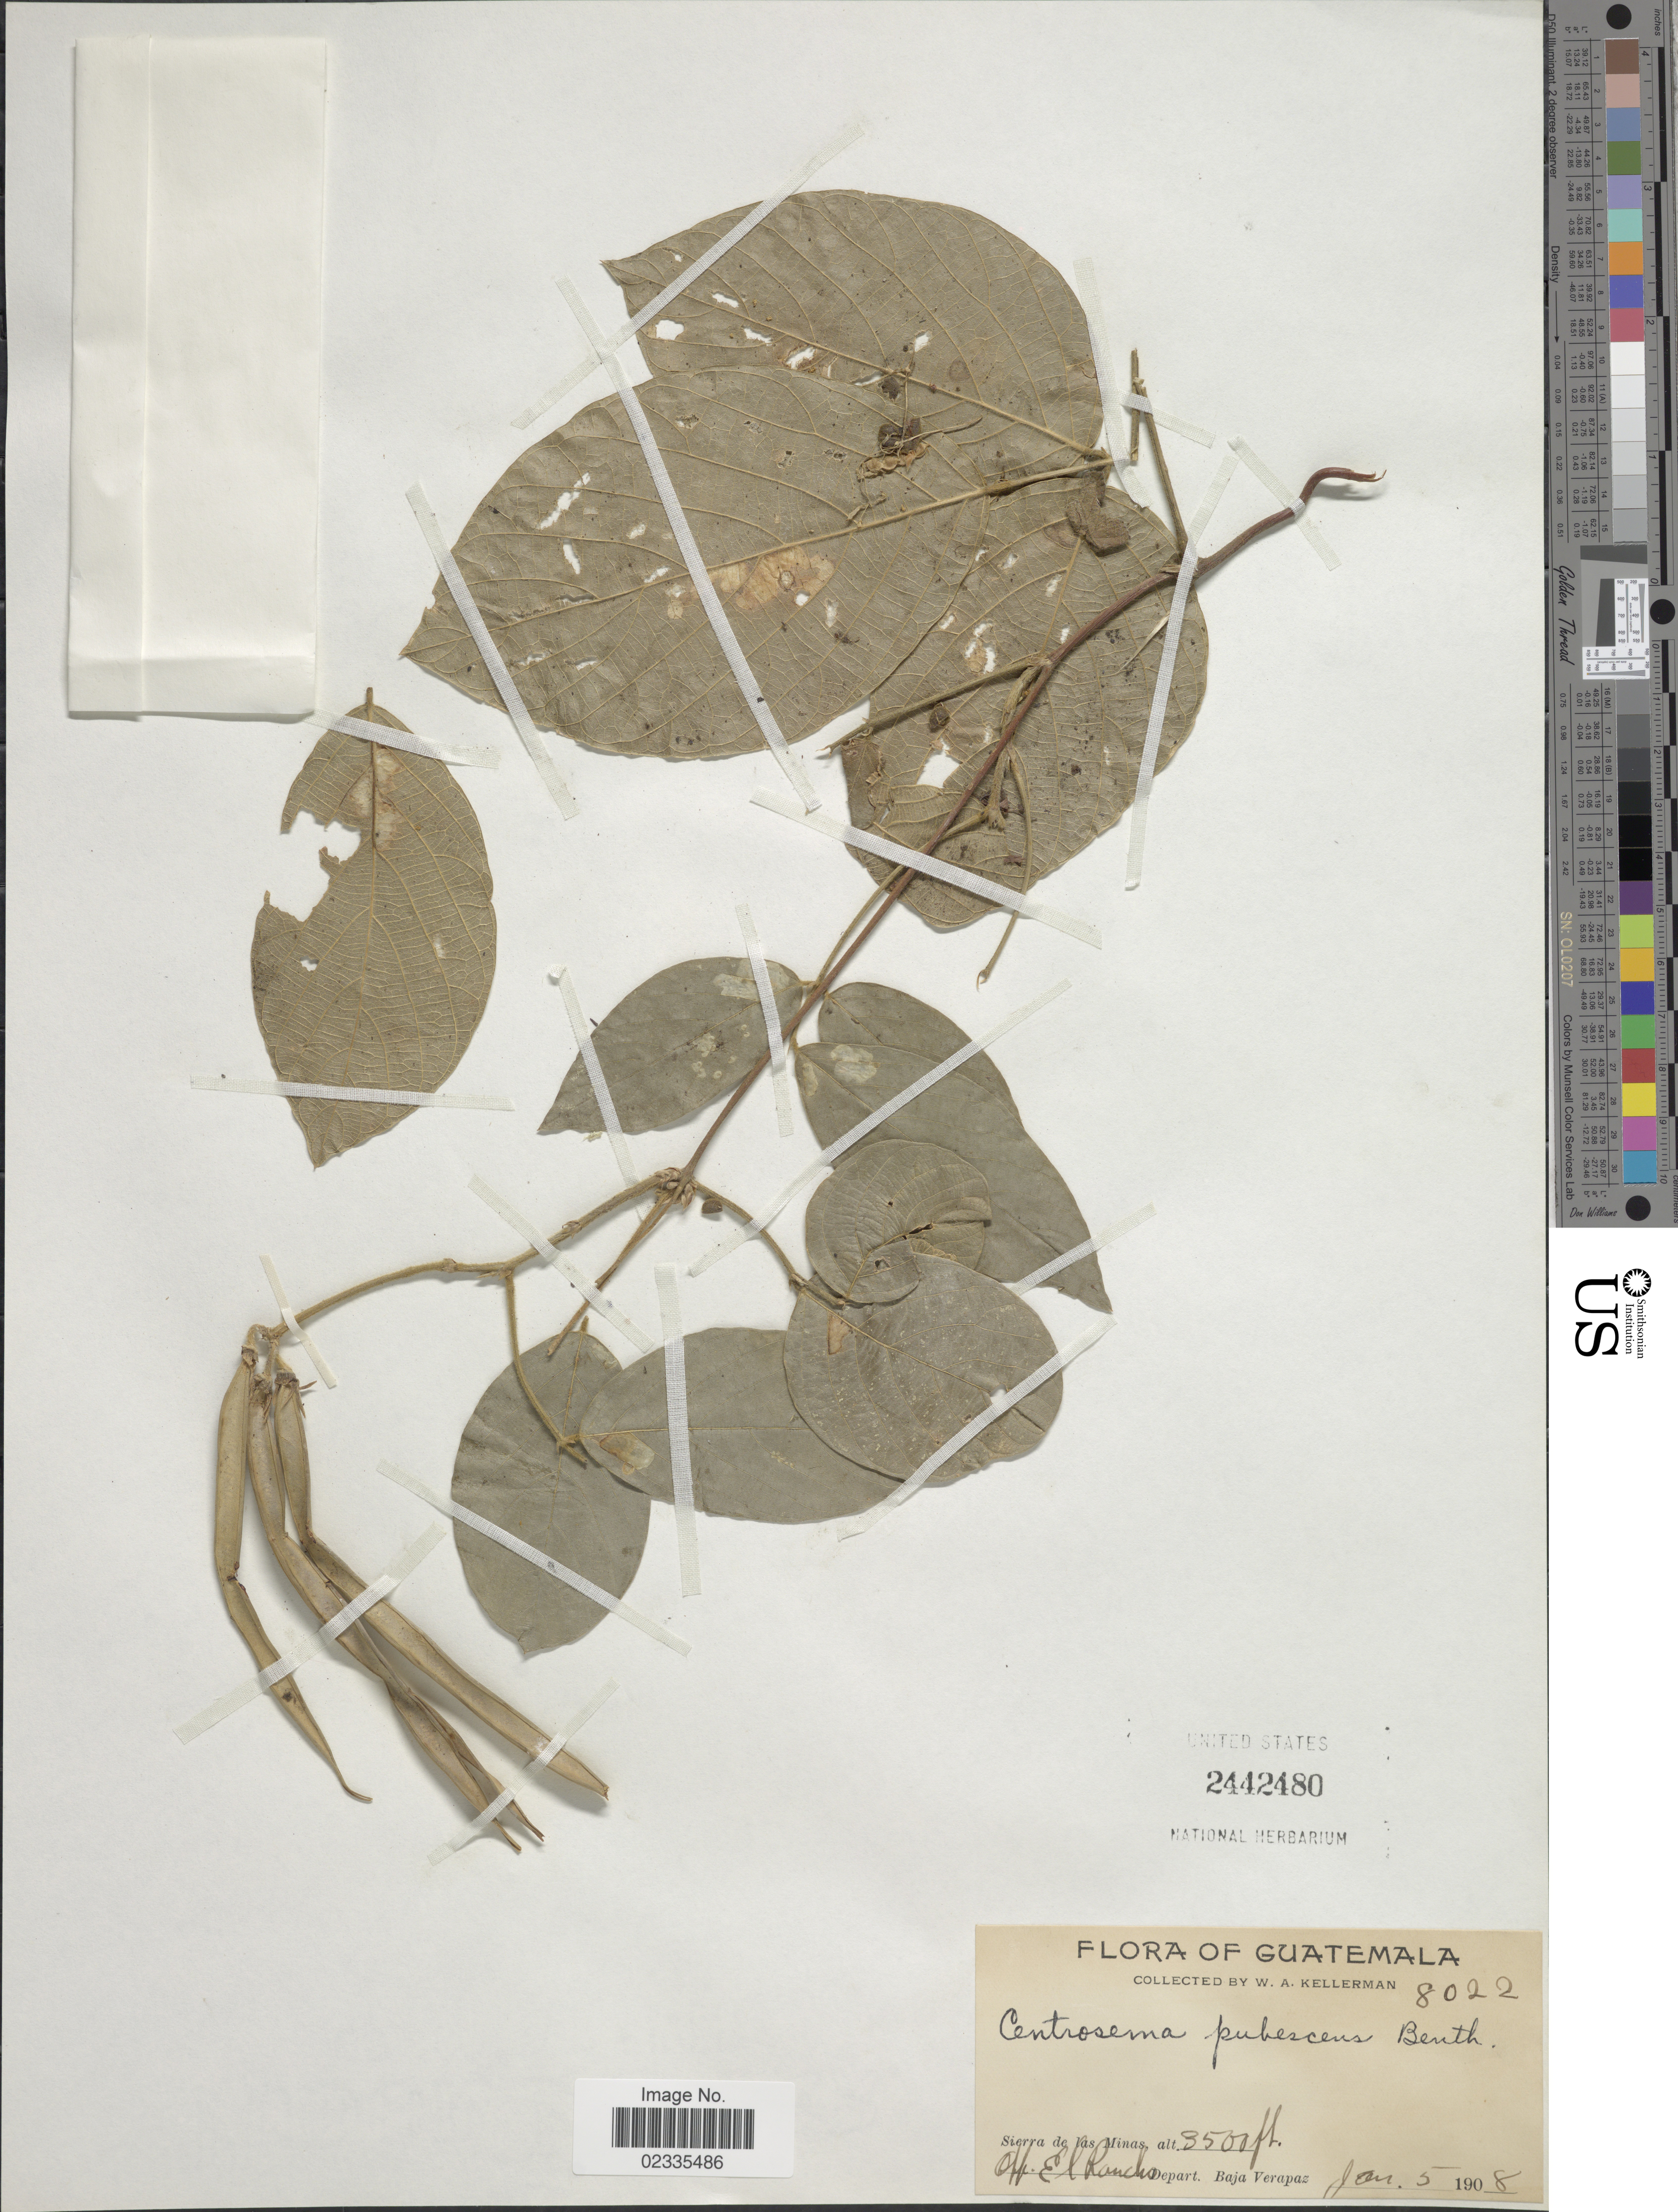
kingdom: Plantae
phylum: Tracheophyta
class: Magnoliopsida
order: Fabales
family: Fabaceae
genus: Centrosema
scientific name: Centrosema pubescens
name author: Benth.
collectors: W. Kellerman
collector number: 8022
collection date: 1908-01-05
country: Guatemala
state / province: Baja Verapaz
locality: Sierra de las Minas, Opp. El Rancho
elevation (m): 1067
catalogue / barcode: US 2442480